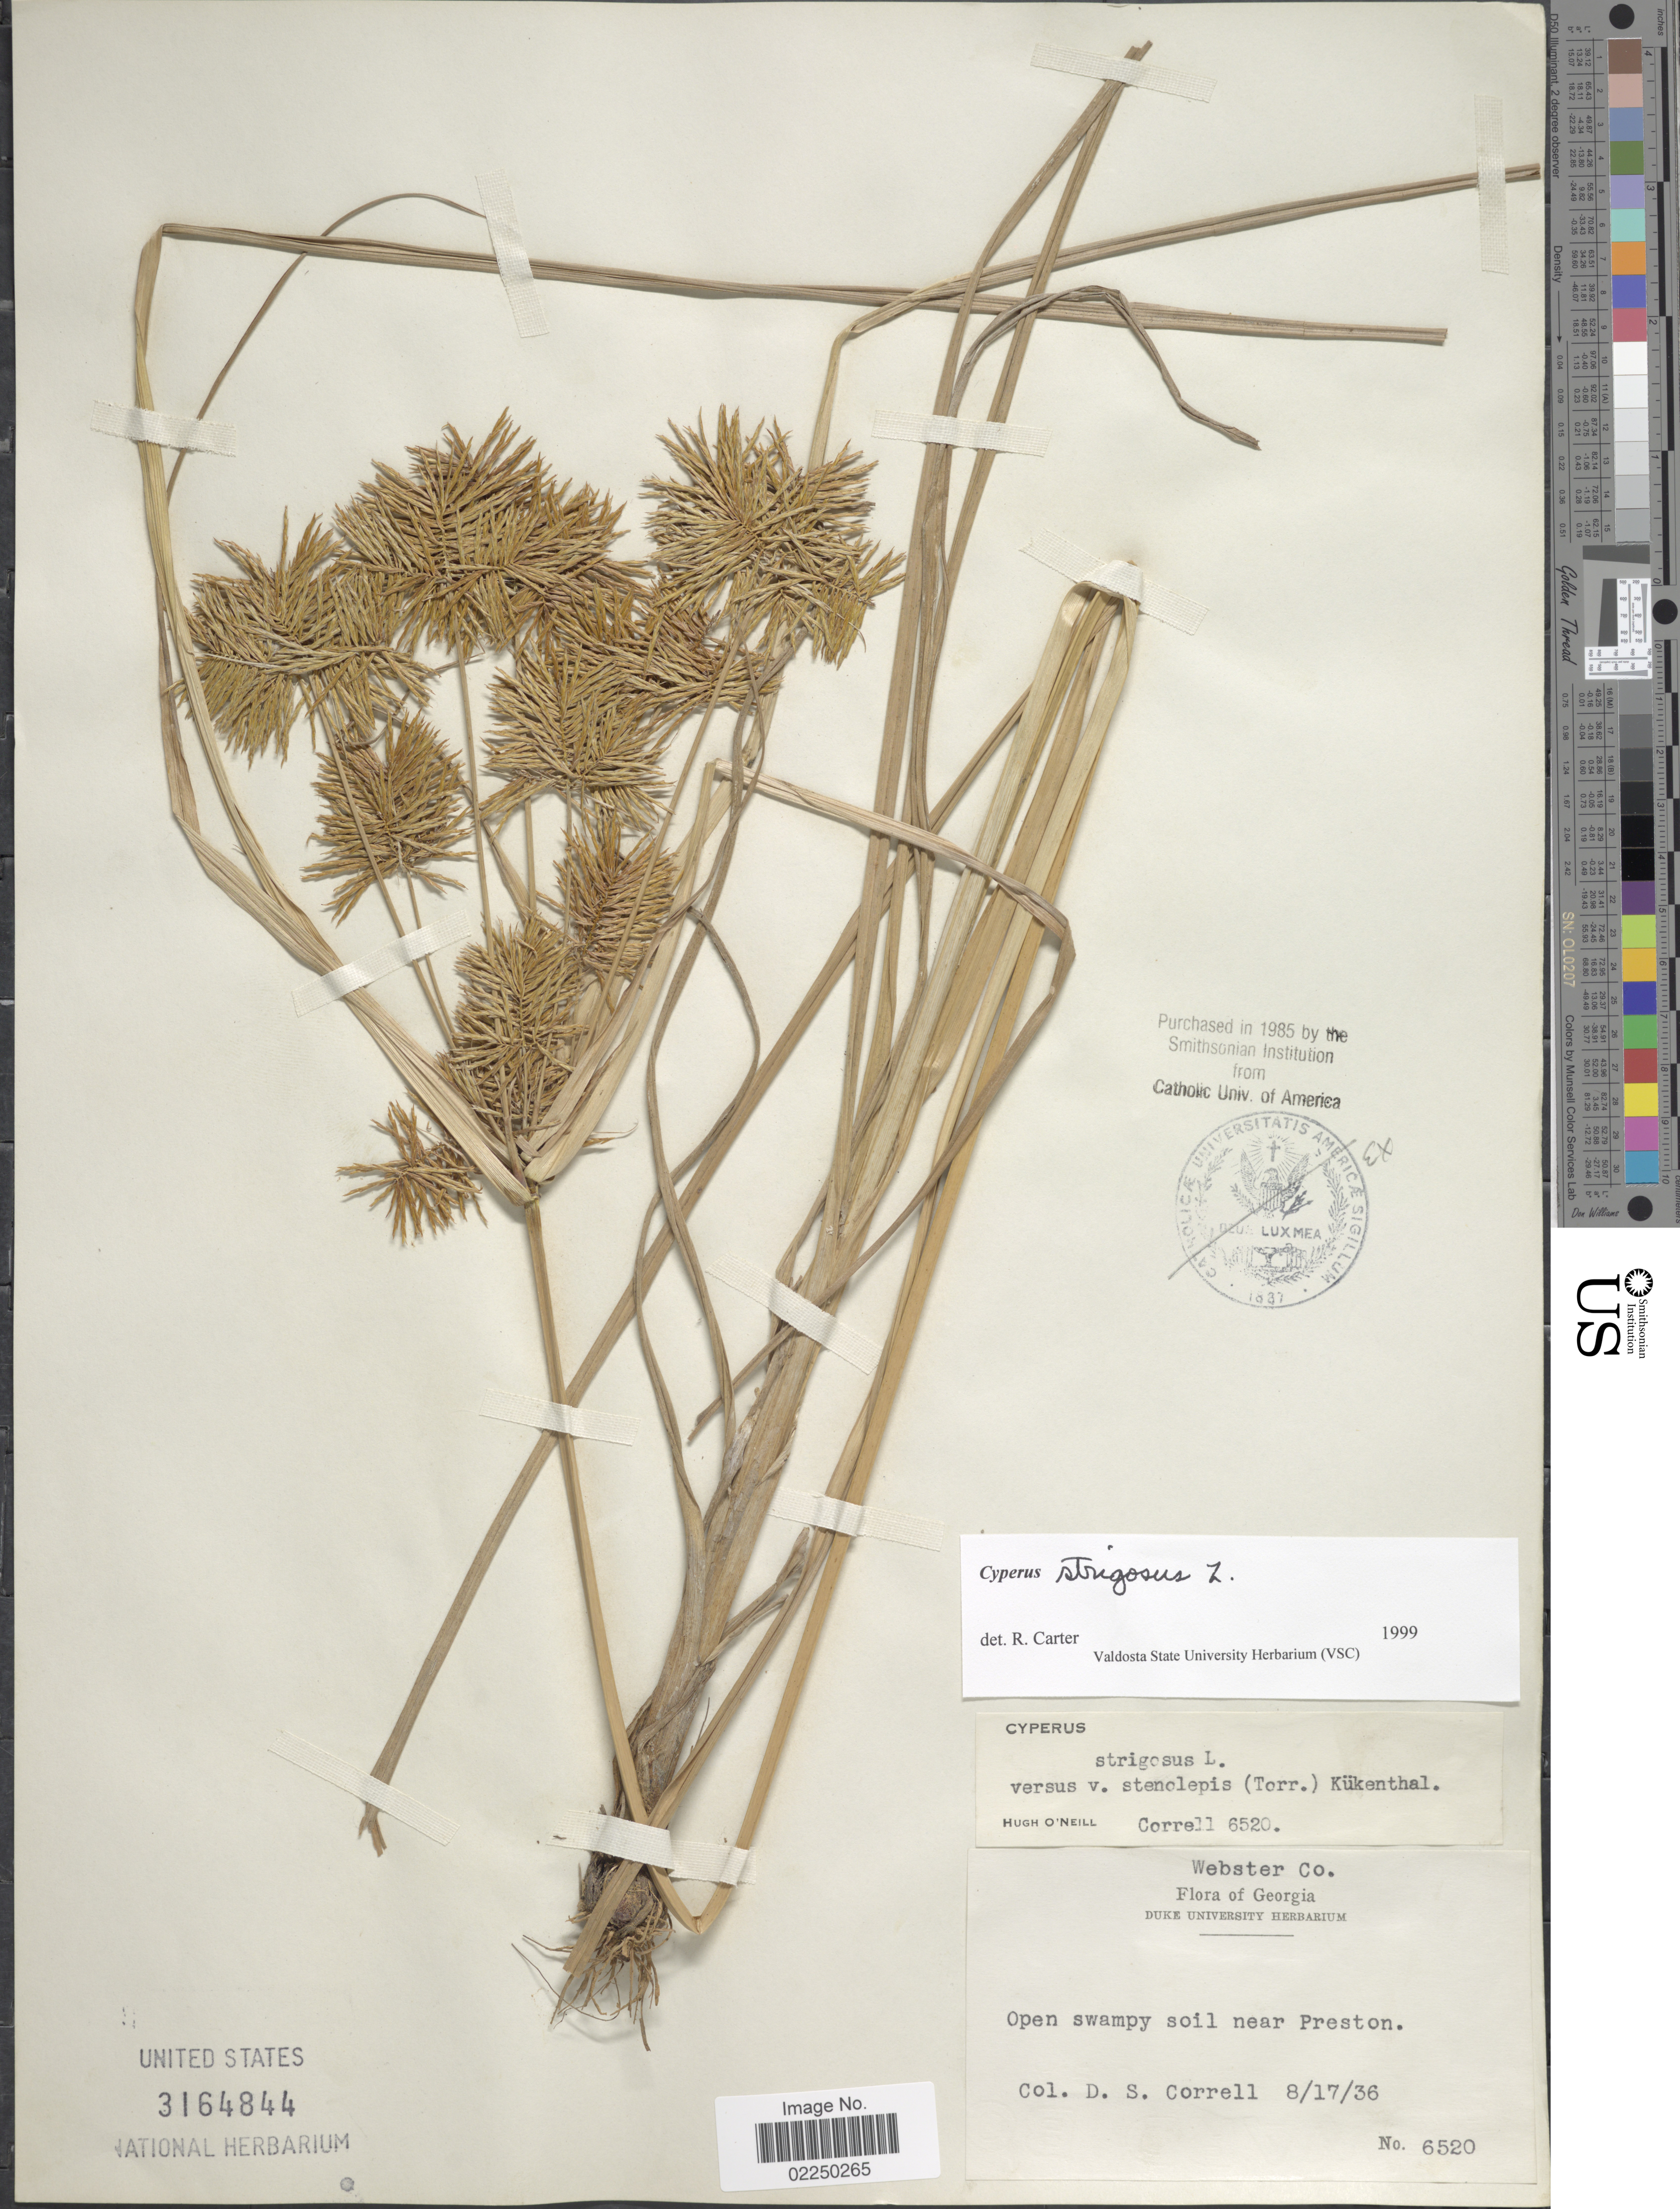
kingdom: Plantae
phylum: Tracheophyta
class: Liliopsida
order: Poales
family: Cyperaceae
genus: Cyperus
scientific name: Cyperus strigosus L.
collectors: D. S. Correll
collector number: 6520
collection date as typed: Transcribed d/m/y: 17/8/36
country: United States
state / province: Georgia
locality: Webster Co., open swamp soil near Preston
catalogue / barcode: US 3164844